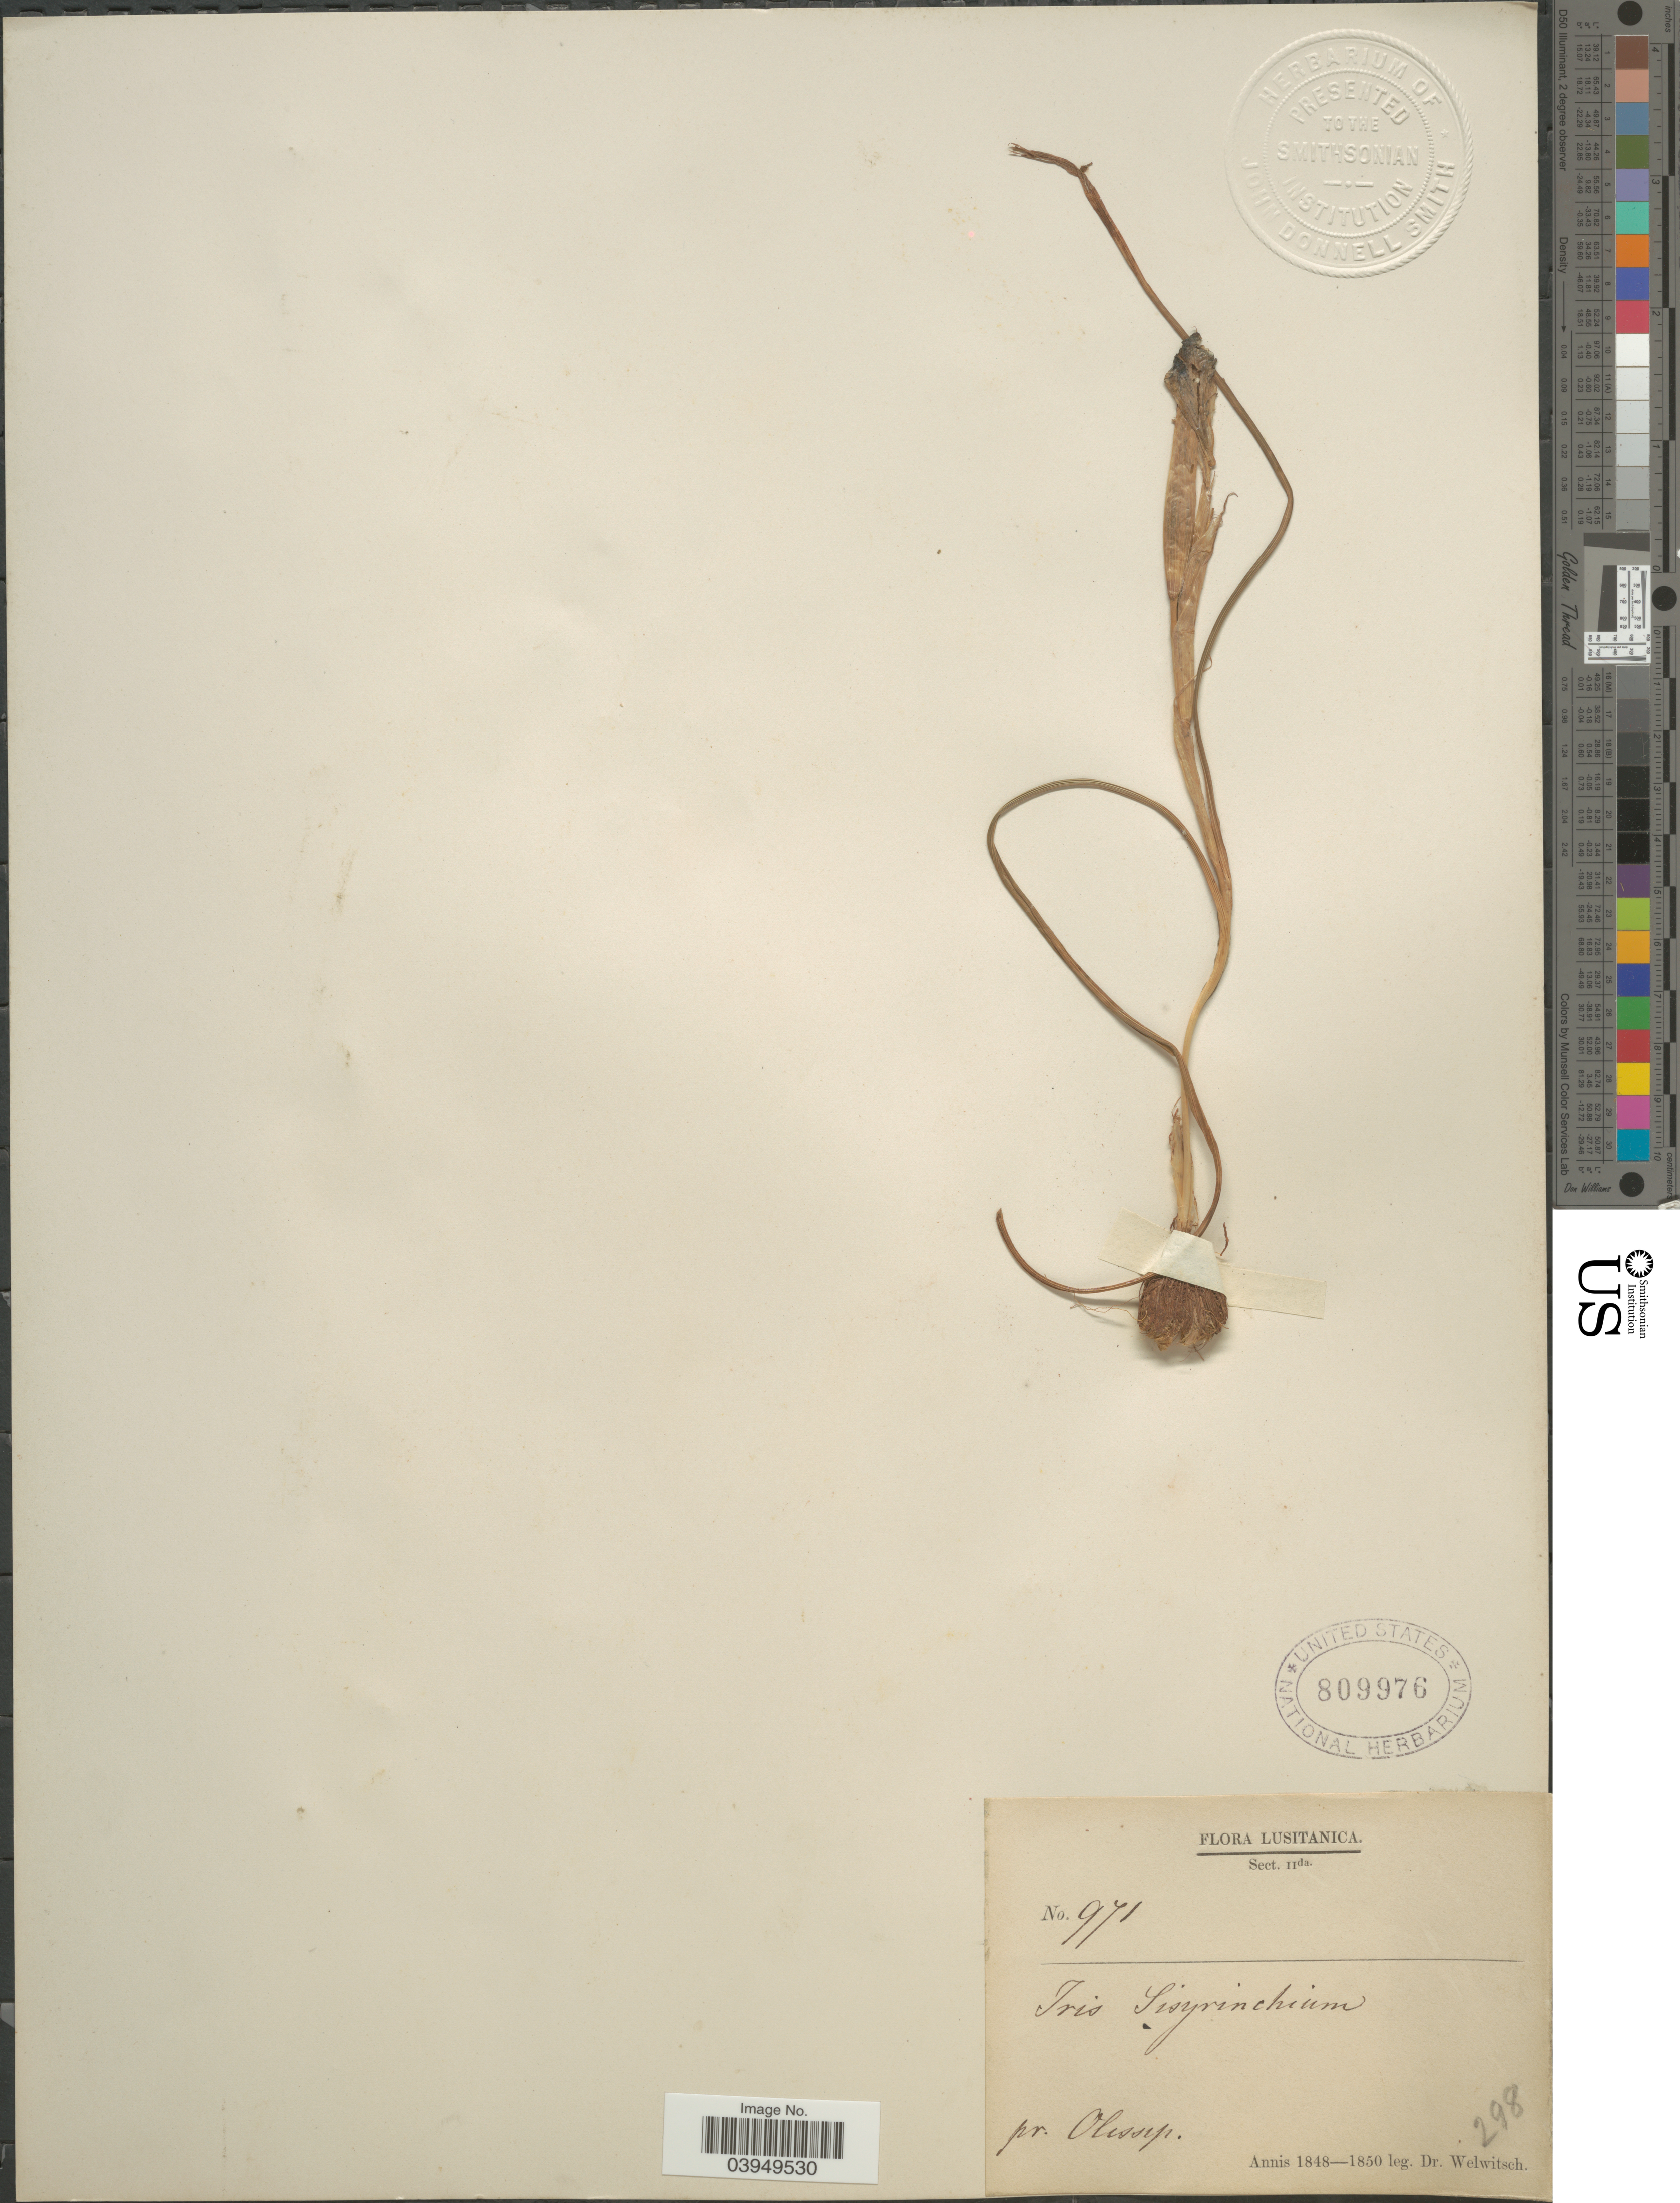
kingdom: Plantae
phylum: Tracheophyta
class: Liliopsida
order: Asparagales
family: Iridaceae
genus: Iris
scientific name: Iris sisyrinchium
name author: L.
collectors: -. Welwitsch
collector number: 971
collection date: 1848/1850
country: Portugal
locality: Lusitanica. Pr. Olissip.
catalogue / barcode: US 809976